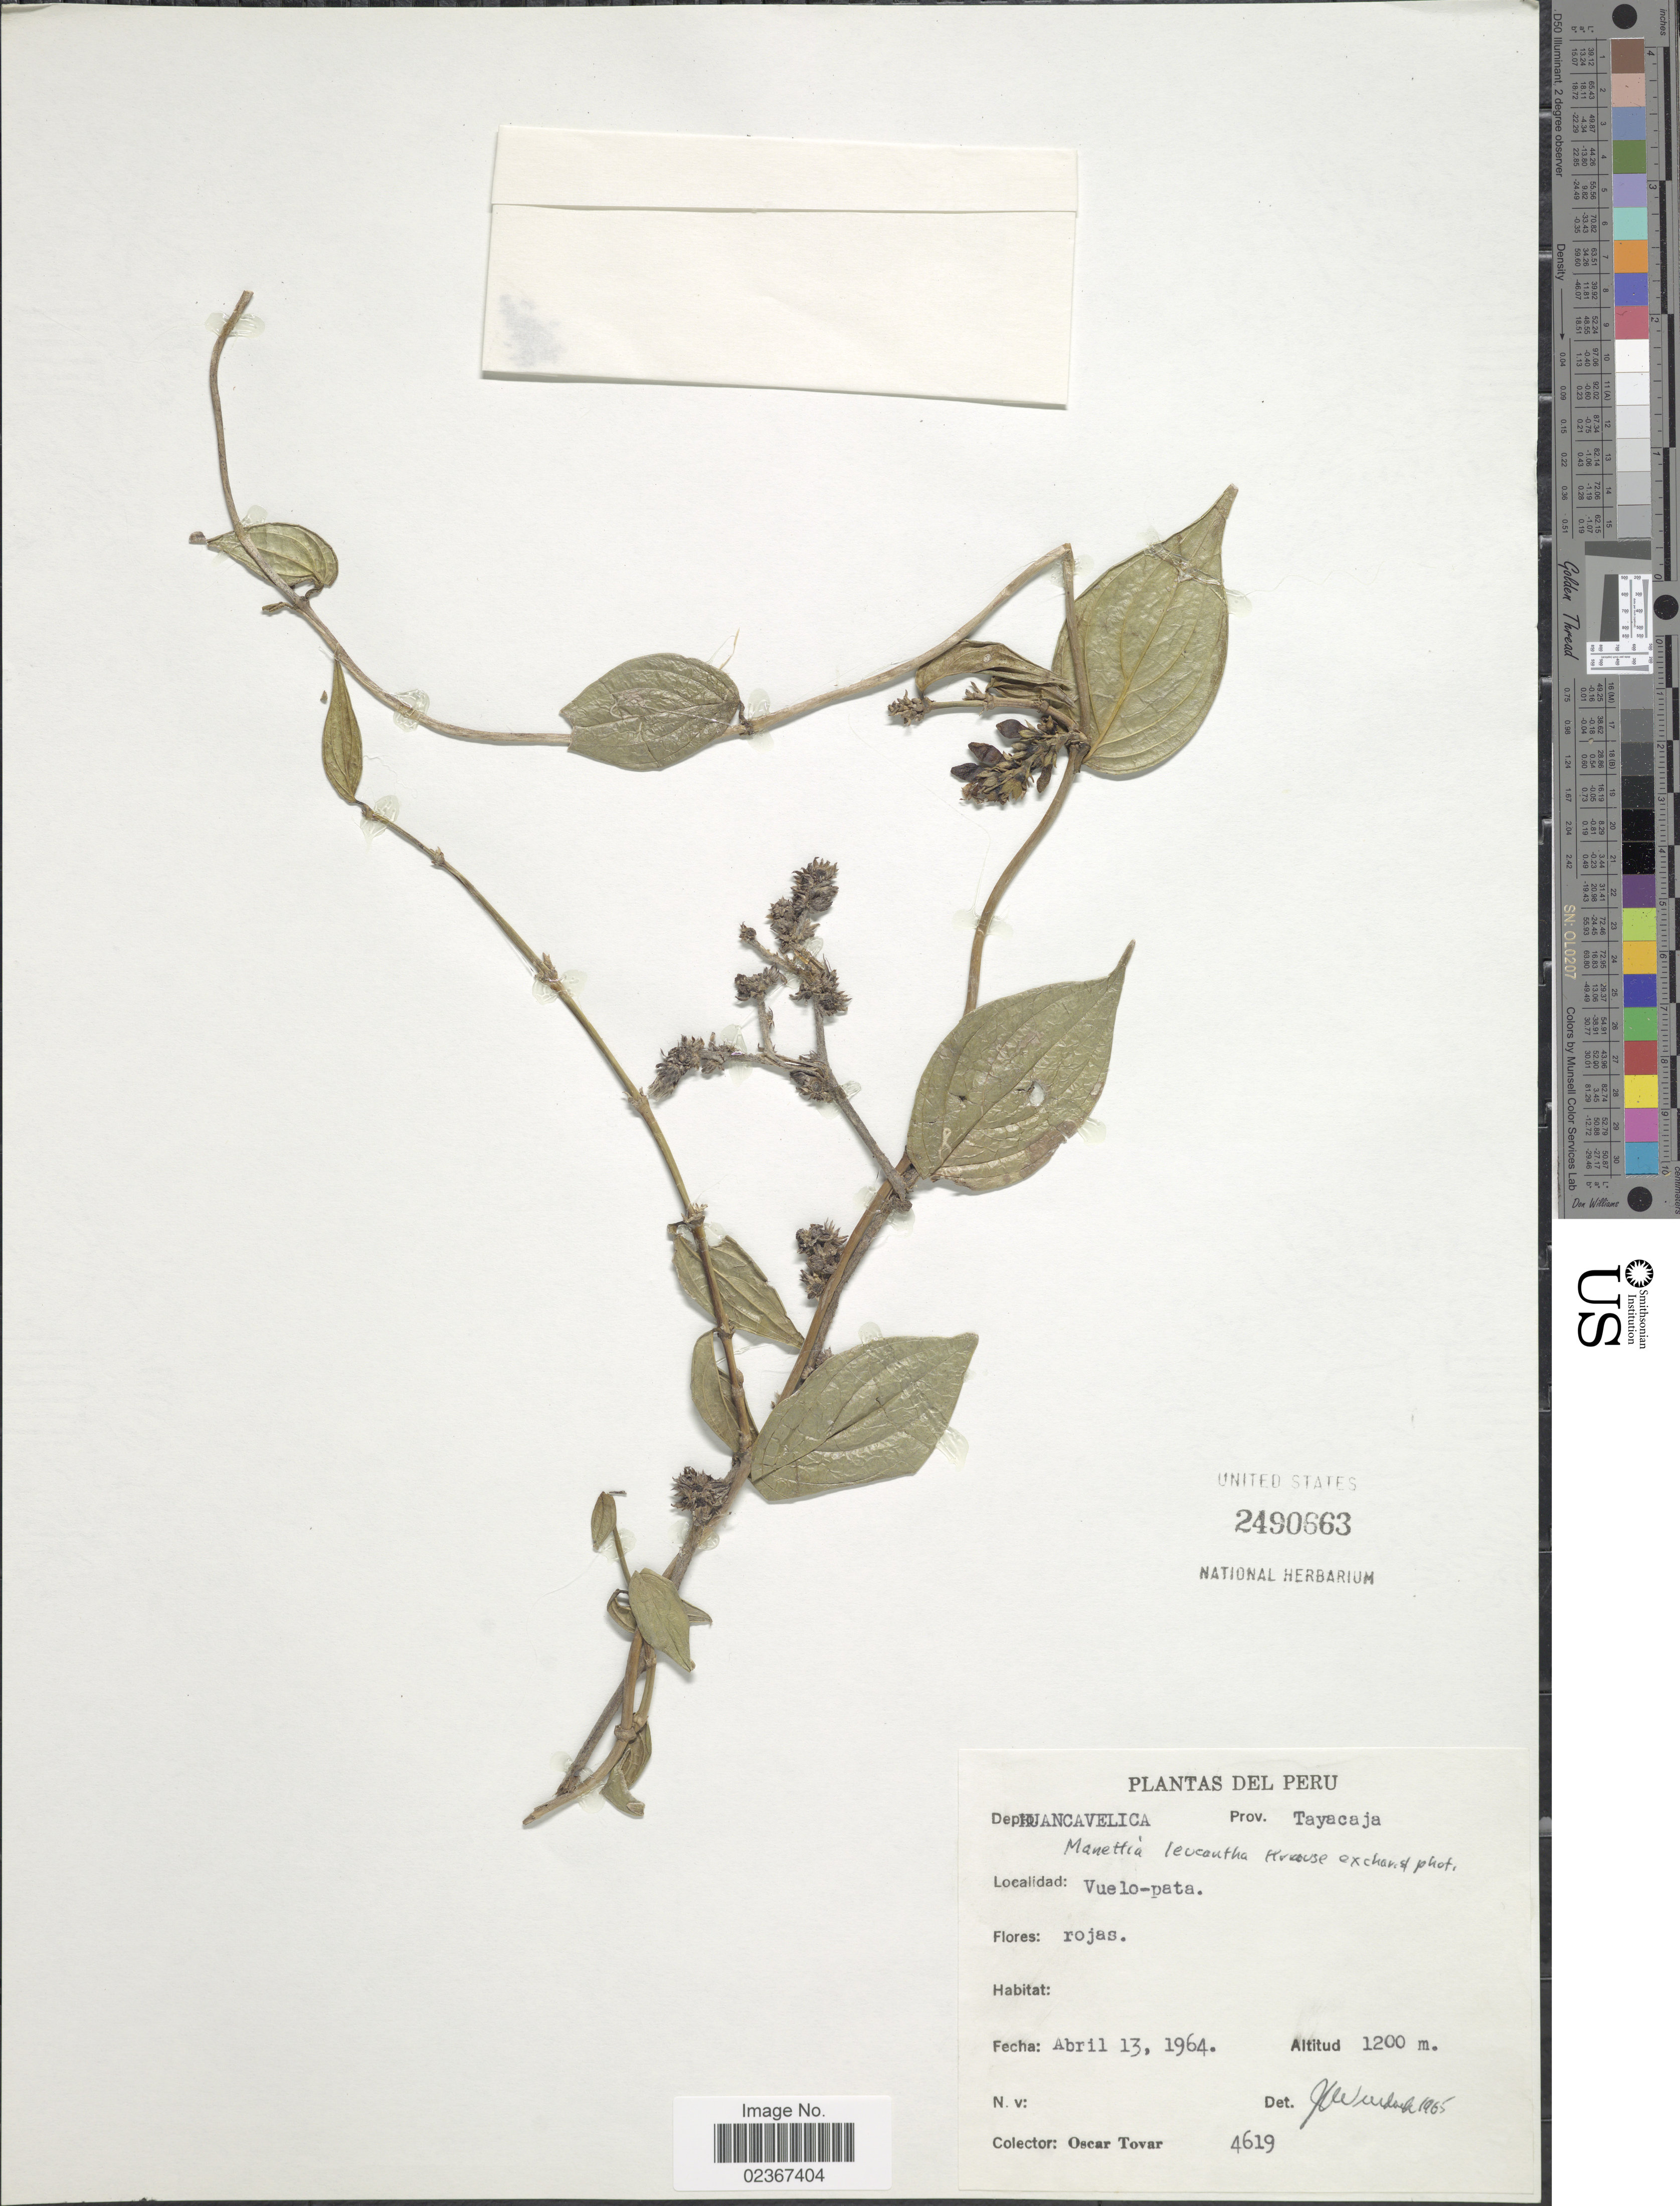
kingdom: Plantae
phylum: Tracheophyta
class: Magnoliopsida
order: Gentianales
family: Rubiaceae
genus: Manettia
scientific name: Manettia leucantha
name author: K. Krause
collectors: Ó. Tovar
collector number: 4619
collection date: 1964-04-13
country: Peru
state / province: Huancavelica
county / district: Tayacaja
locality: Prov. Tayacaja. Vuelo-pata.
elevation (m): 1200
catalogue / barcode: US 2490663